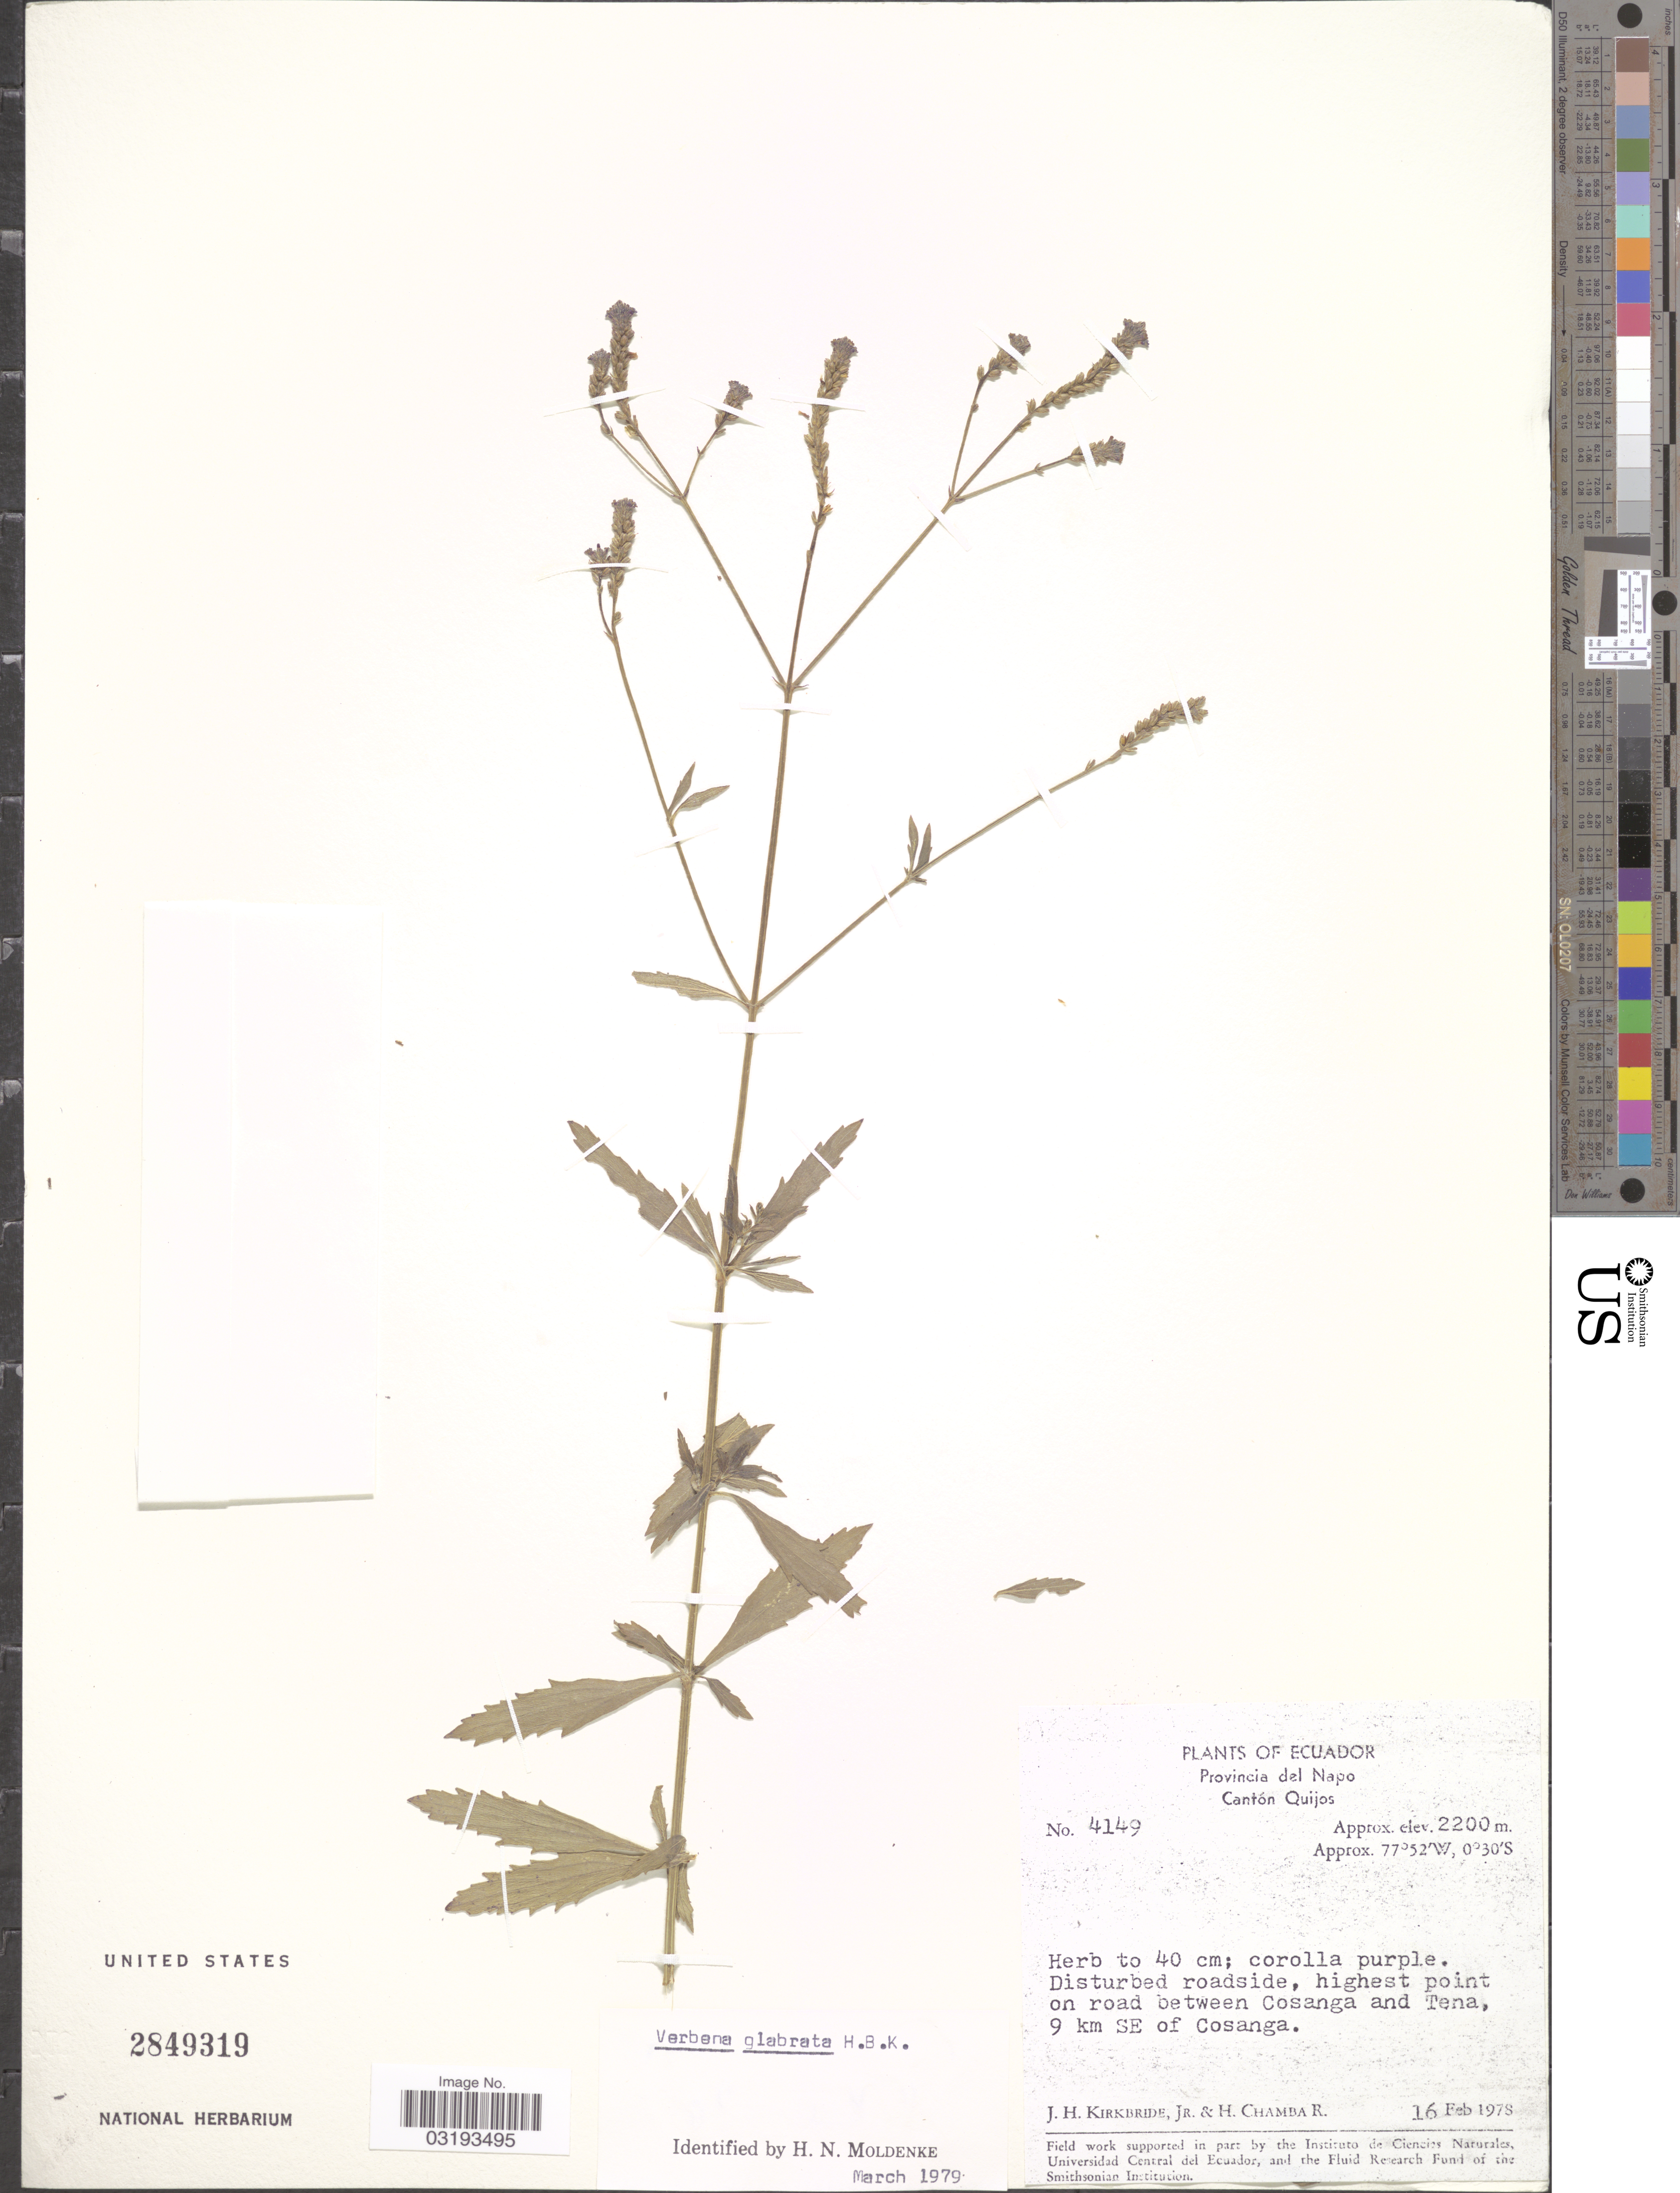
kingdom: Plantae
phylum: Tracheophyta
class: Magnoliopsida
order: Lamiales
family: Verbenaceae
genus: Verbena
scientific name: Verbena glabrata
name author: Kunth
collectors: J. H. Kirkbride & H. Chamba R.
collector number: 4149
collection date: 1978-02-16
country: Ecuador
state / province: Napo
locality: Cantón Quijos. Highest point on road between Cosanga and Tena, 9 km SE of Cosanga.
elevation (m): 2200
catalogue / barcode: US 2849319